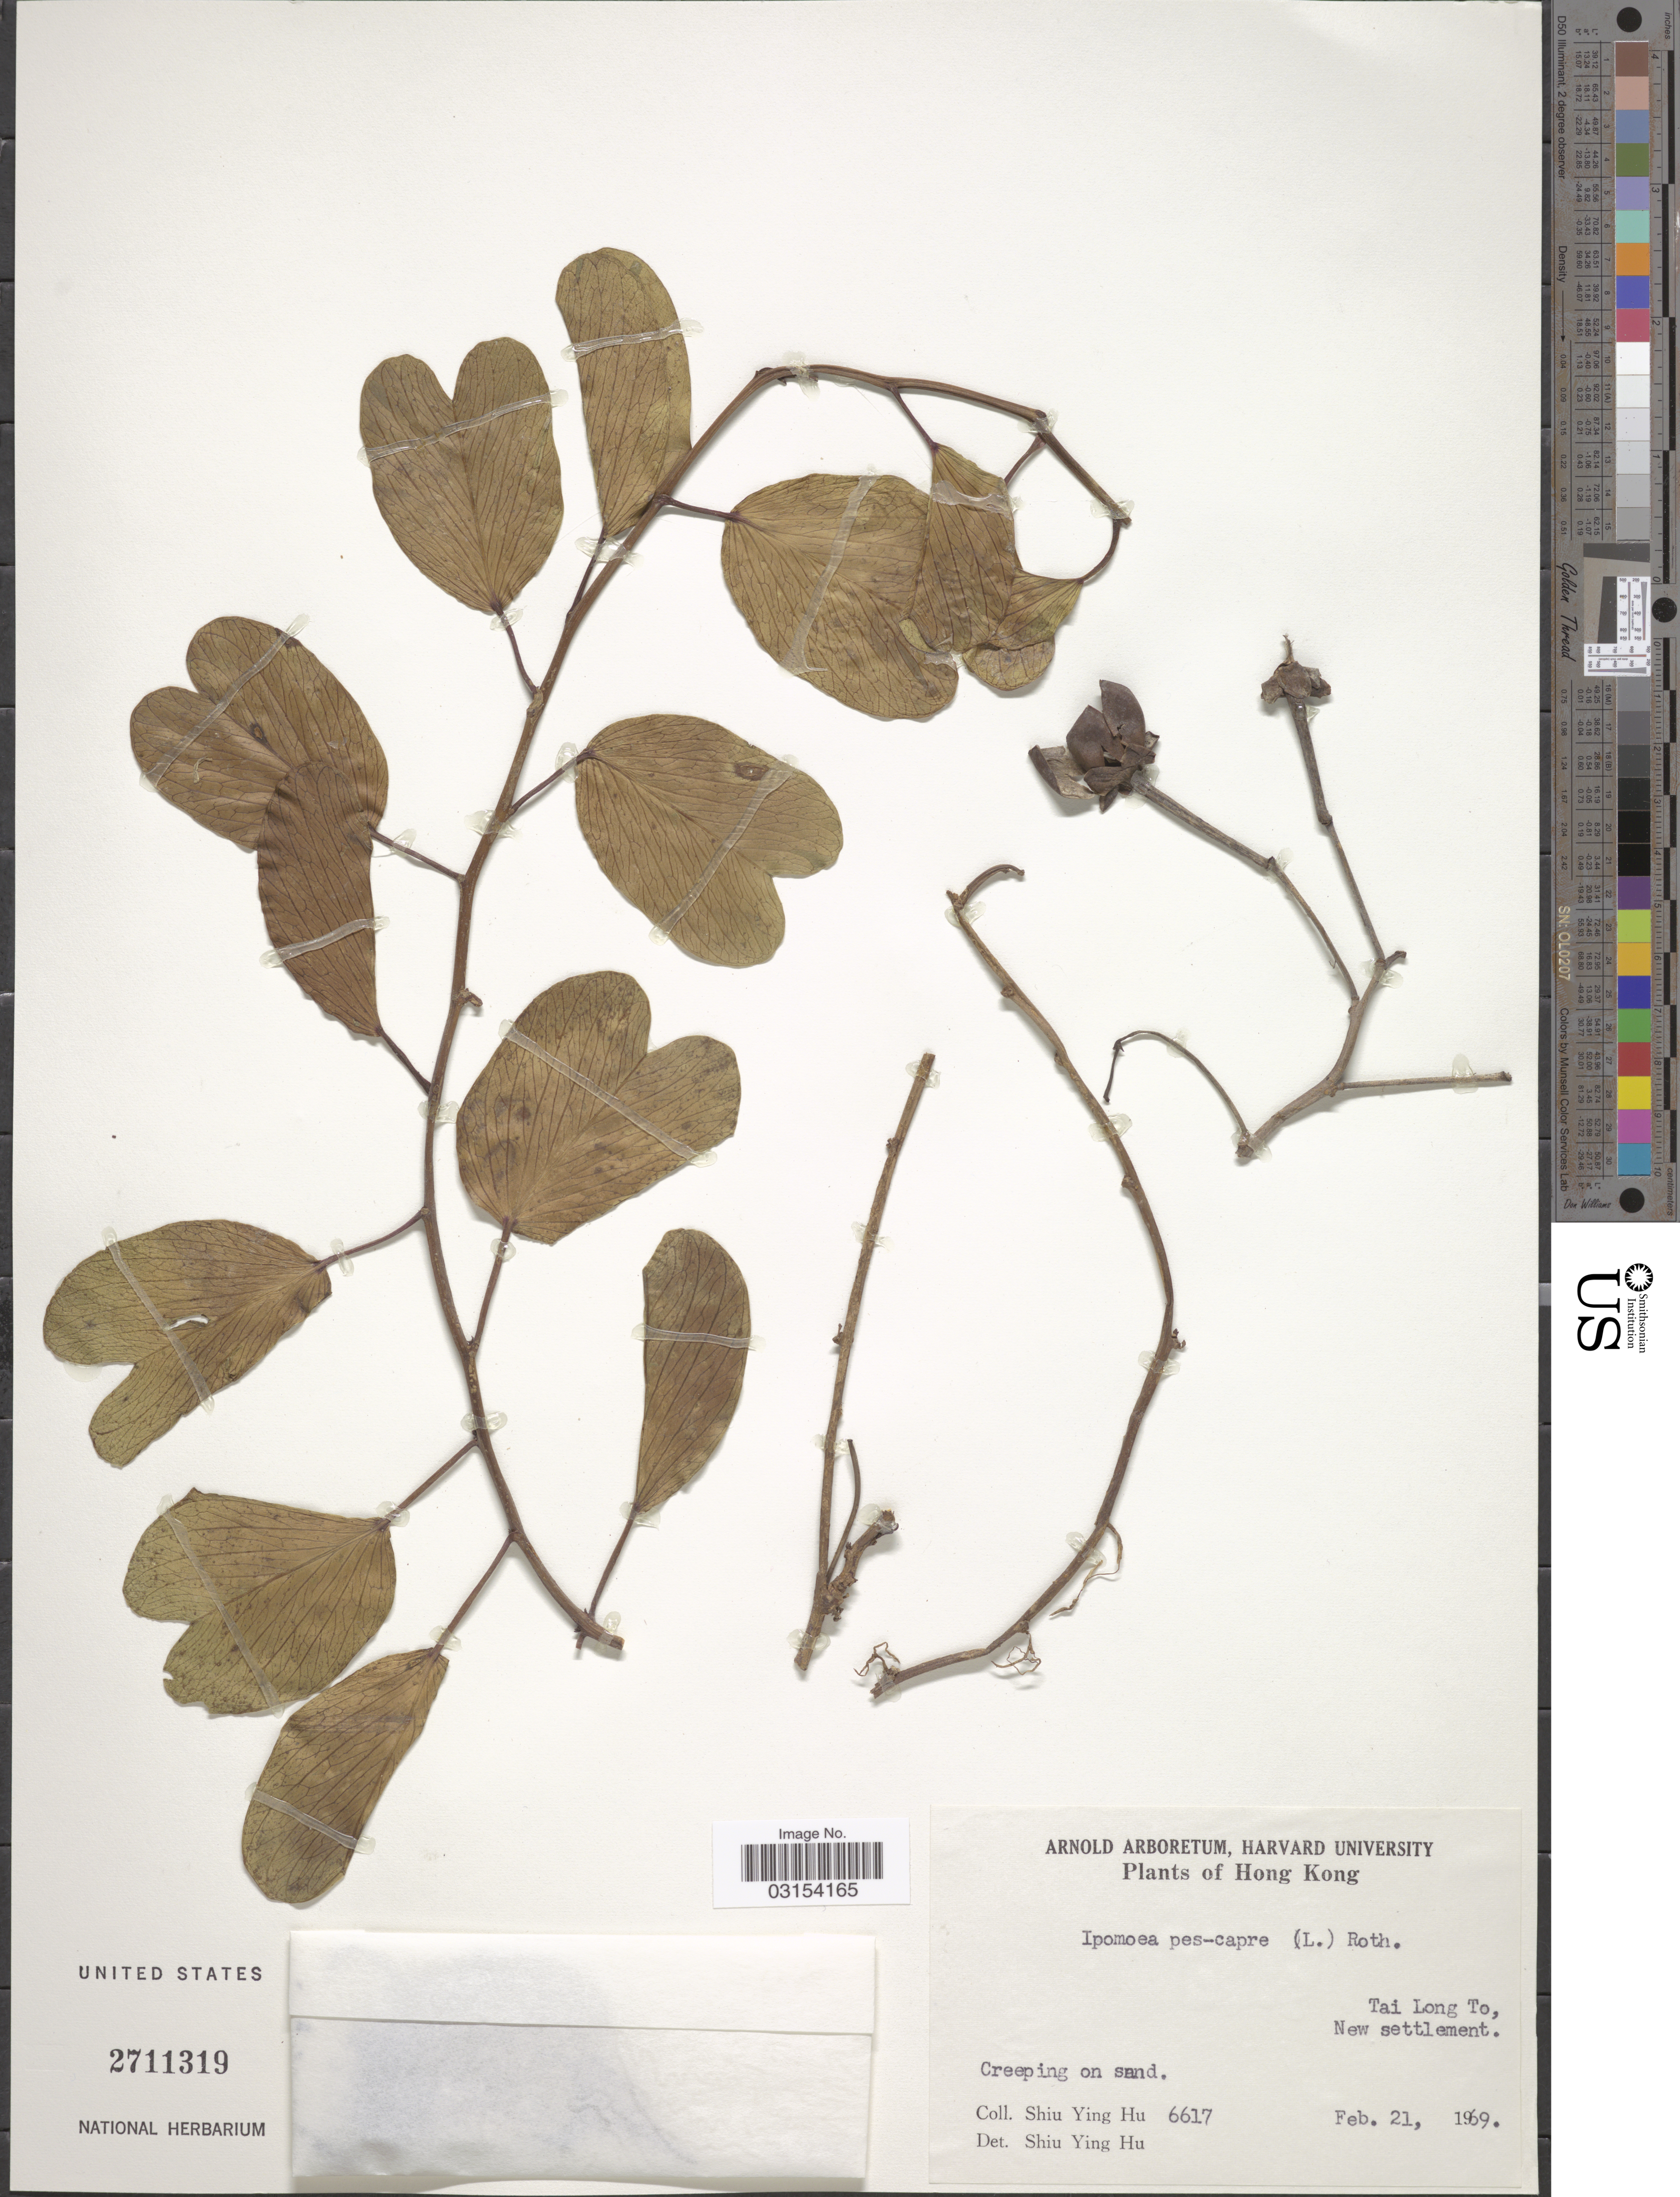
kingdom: Plantae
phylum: Tracheophyta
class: Magnoliopsida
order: Solanales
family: Convolvulaceae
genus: Ipomoea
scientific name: Ipomoea pes-caprae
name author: (L.) R. Br.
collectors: S. Y. Hu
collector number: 6617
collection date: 1969-02-21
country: China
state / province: Hong Kong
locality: Hong Kong, Tai Long To, New settlement.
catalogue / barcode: US 2711319